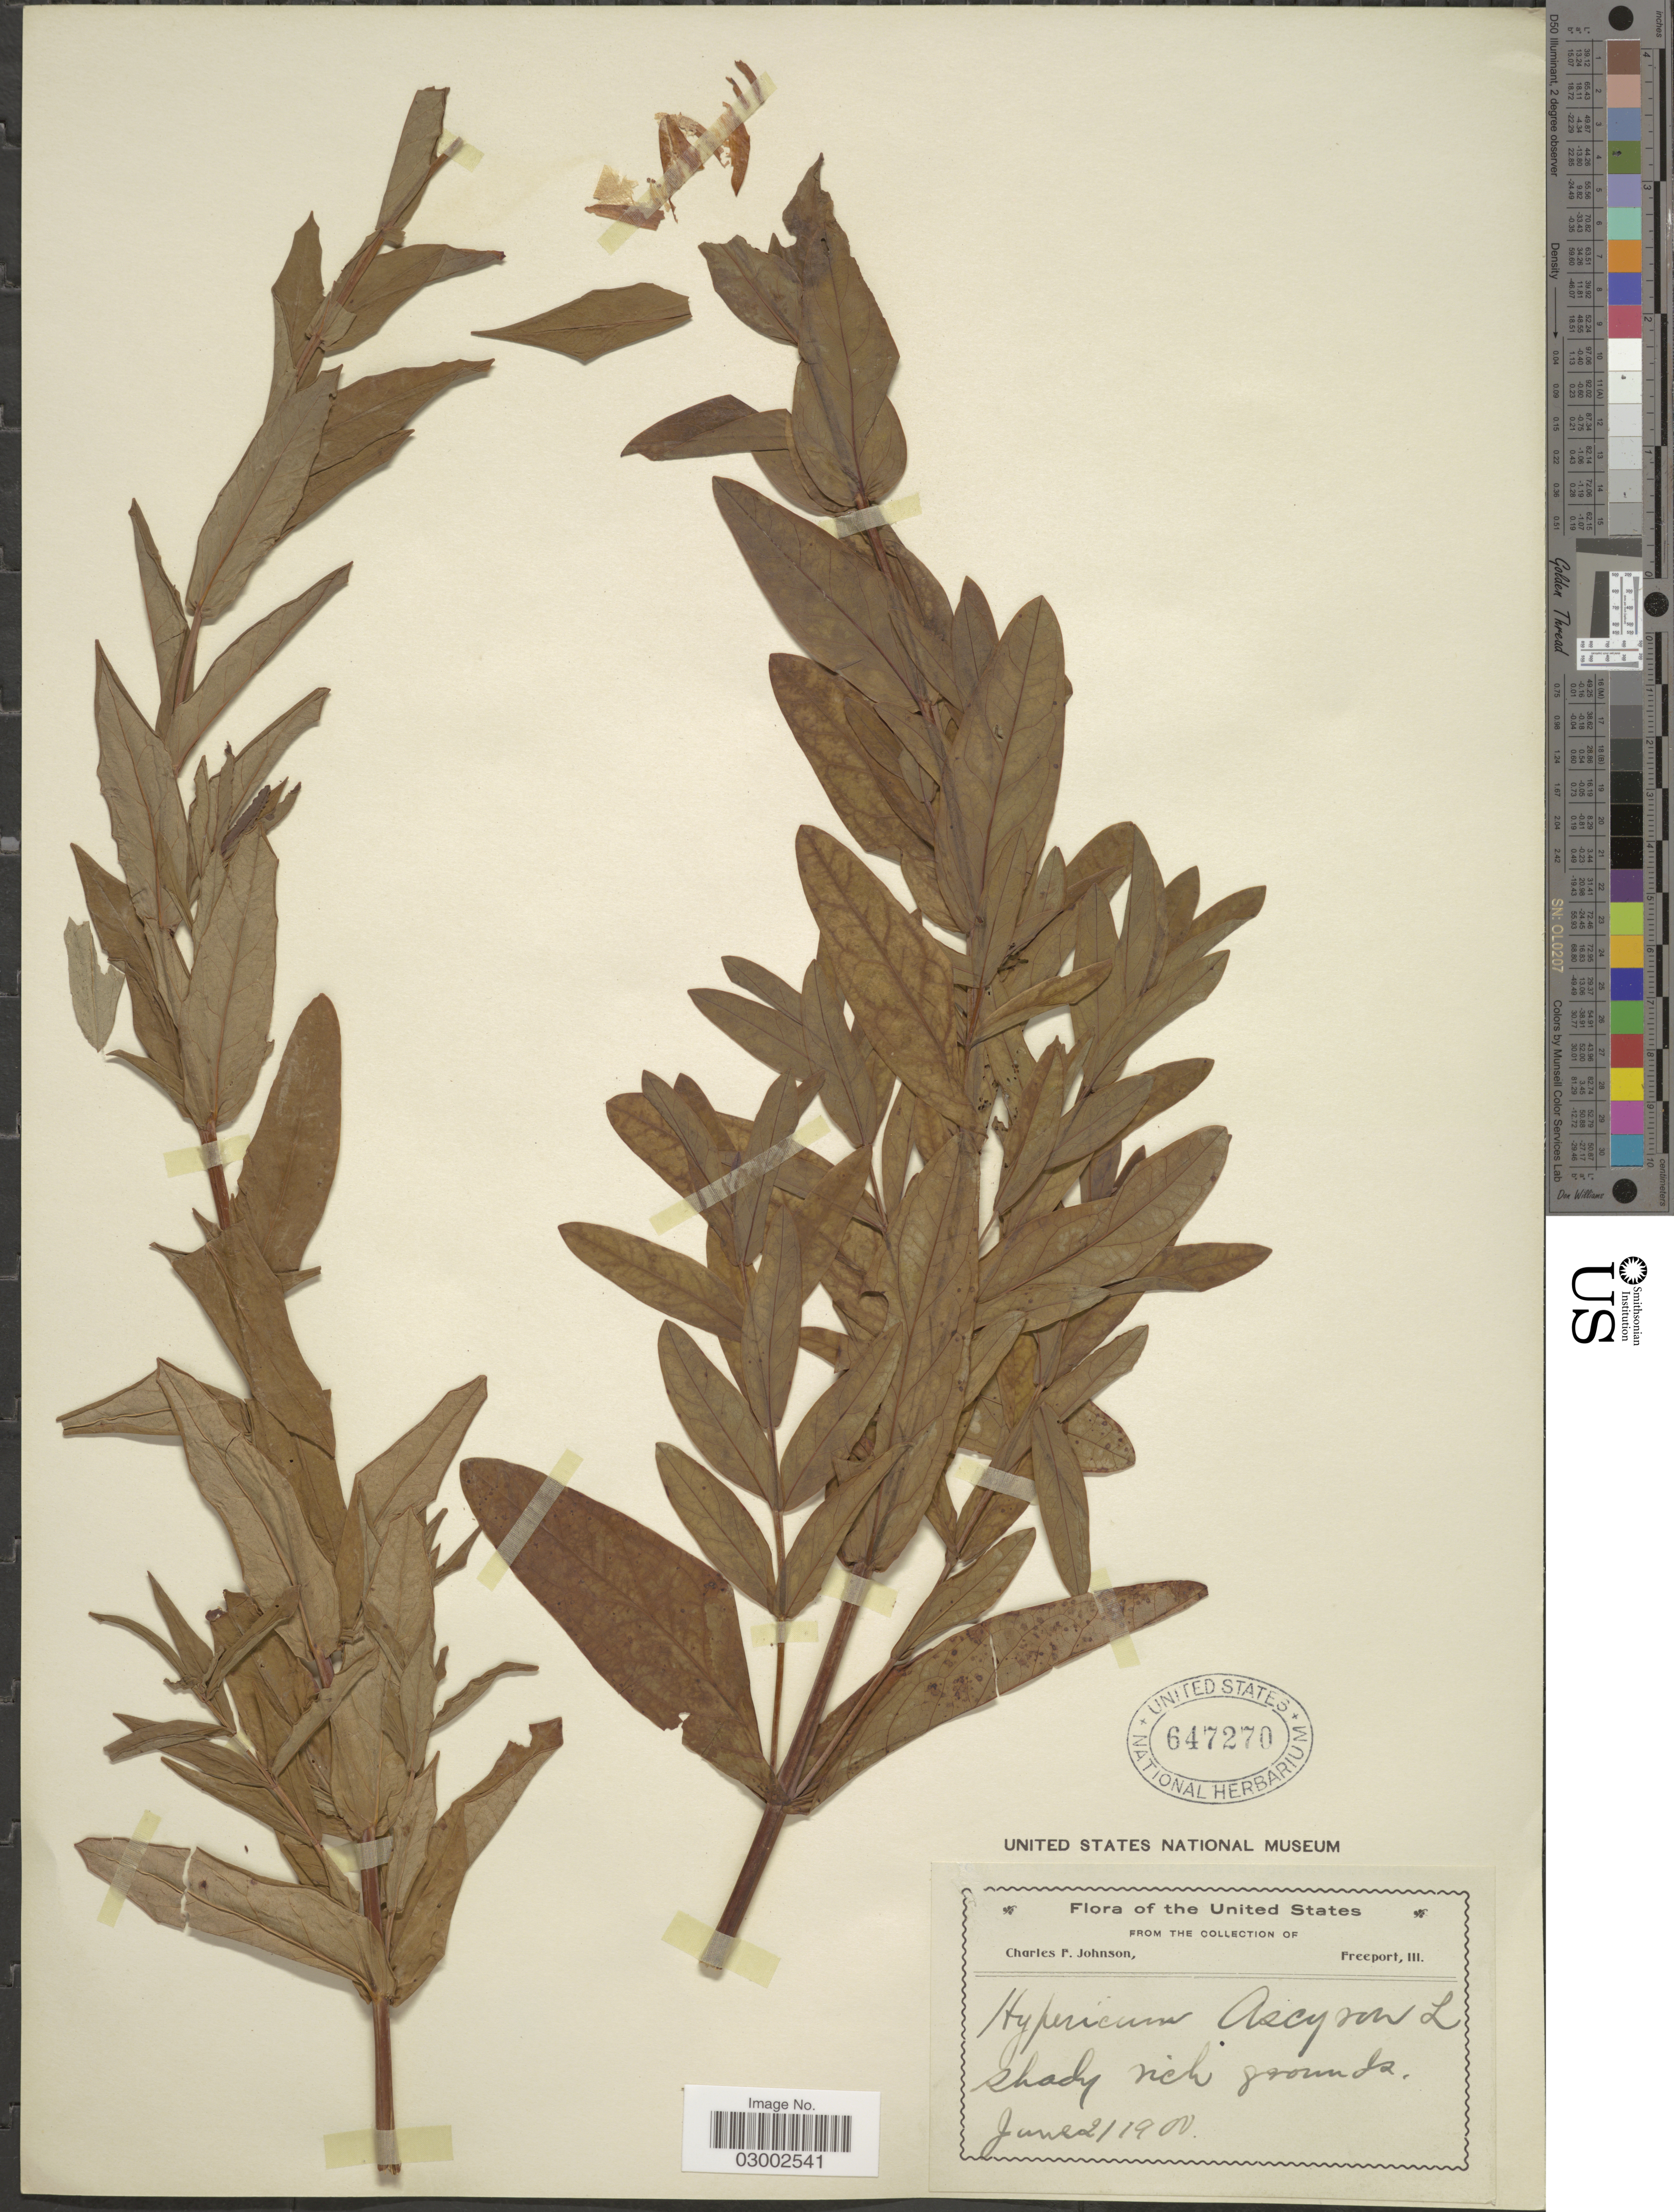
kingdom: Plantae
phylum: Tracheophyta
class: Magnoliopsida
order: Malpighiales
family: Hypericaceae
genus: Hypericum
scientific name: Hypericum ascyron subsp. pyramidatum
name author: (Aiton) N. Robson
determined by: Strong, Mark T., (BOT), Smithsonian Institution - National Museum of Natural History (UNITED STATES)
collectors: C. F. Johnson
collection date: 1900-06-21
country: United States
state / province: Illinois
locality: Freeport, Ill.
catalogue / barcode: US 647270